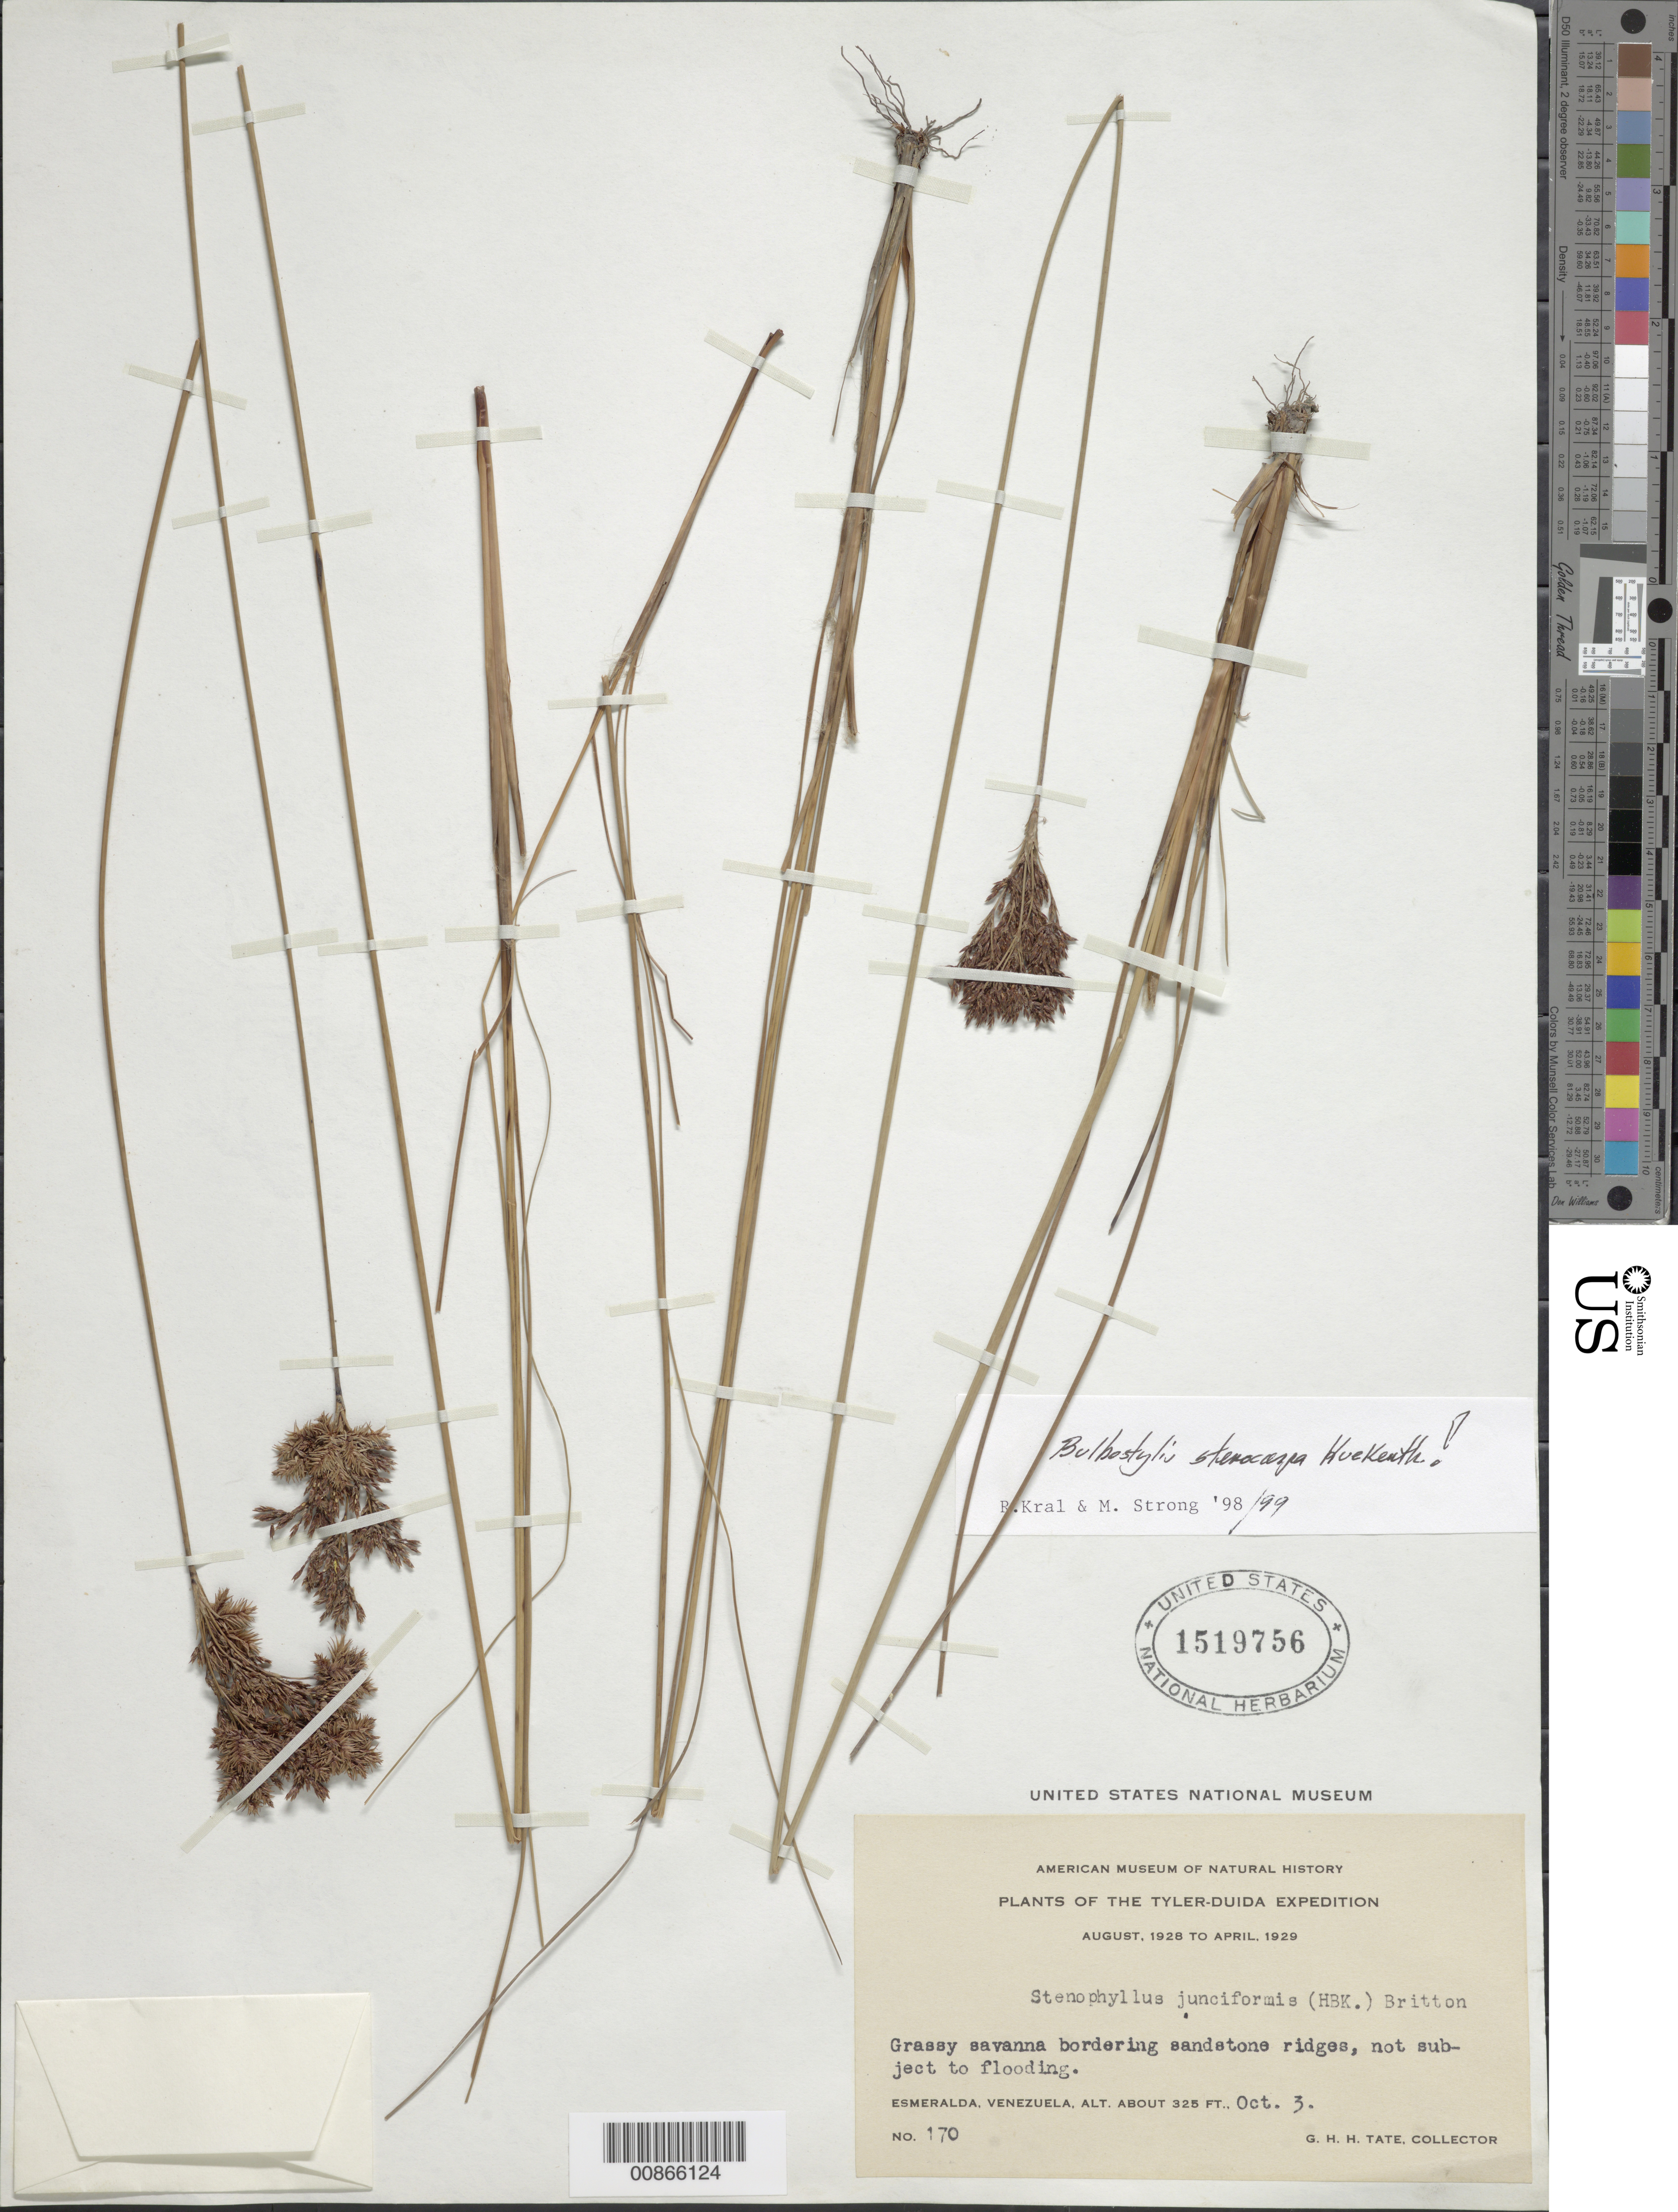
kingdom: Plantae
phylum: Tracheophyta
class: Liliopsida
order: Poales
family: Cyperaceae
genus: Bulbostylis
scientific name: Bulbostylis stenocarpa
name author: Kük.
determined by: Kral, R.; Strong, M. T.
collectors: G. H. H.Tate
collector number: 170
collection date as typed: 3-Oct-27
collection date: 1927-10-03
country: Venezuela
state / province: Amazonas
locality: Esmeralda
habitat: Grassy savanna bordering sandstone ridges, not subject to flooding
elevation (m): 99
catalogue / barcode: US 1519756